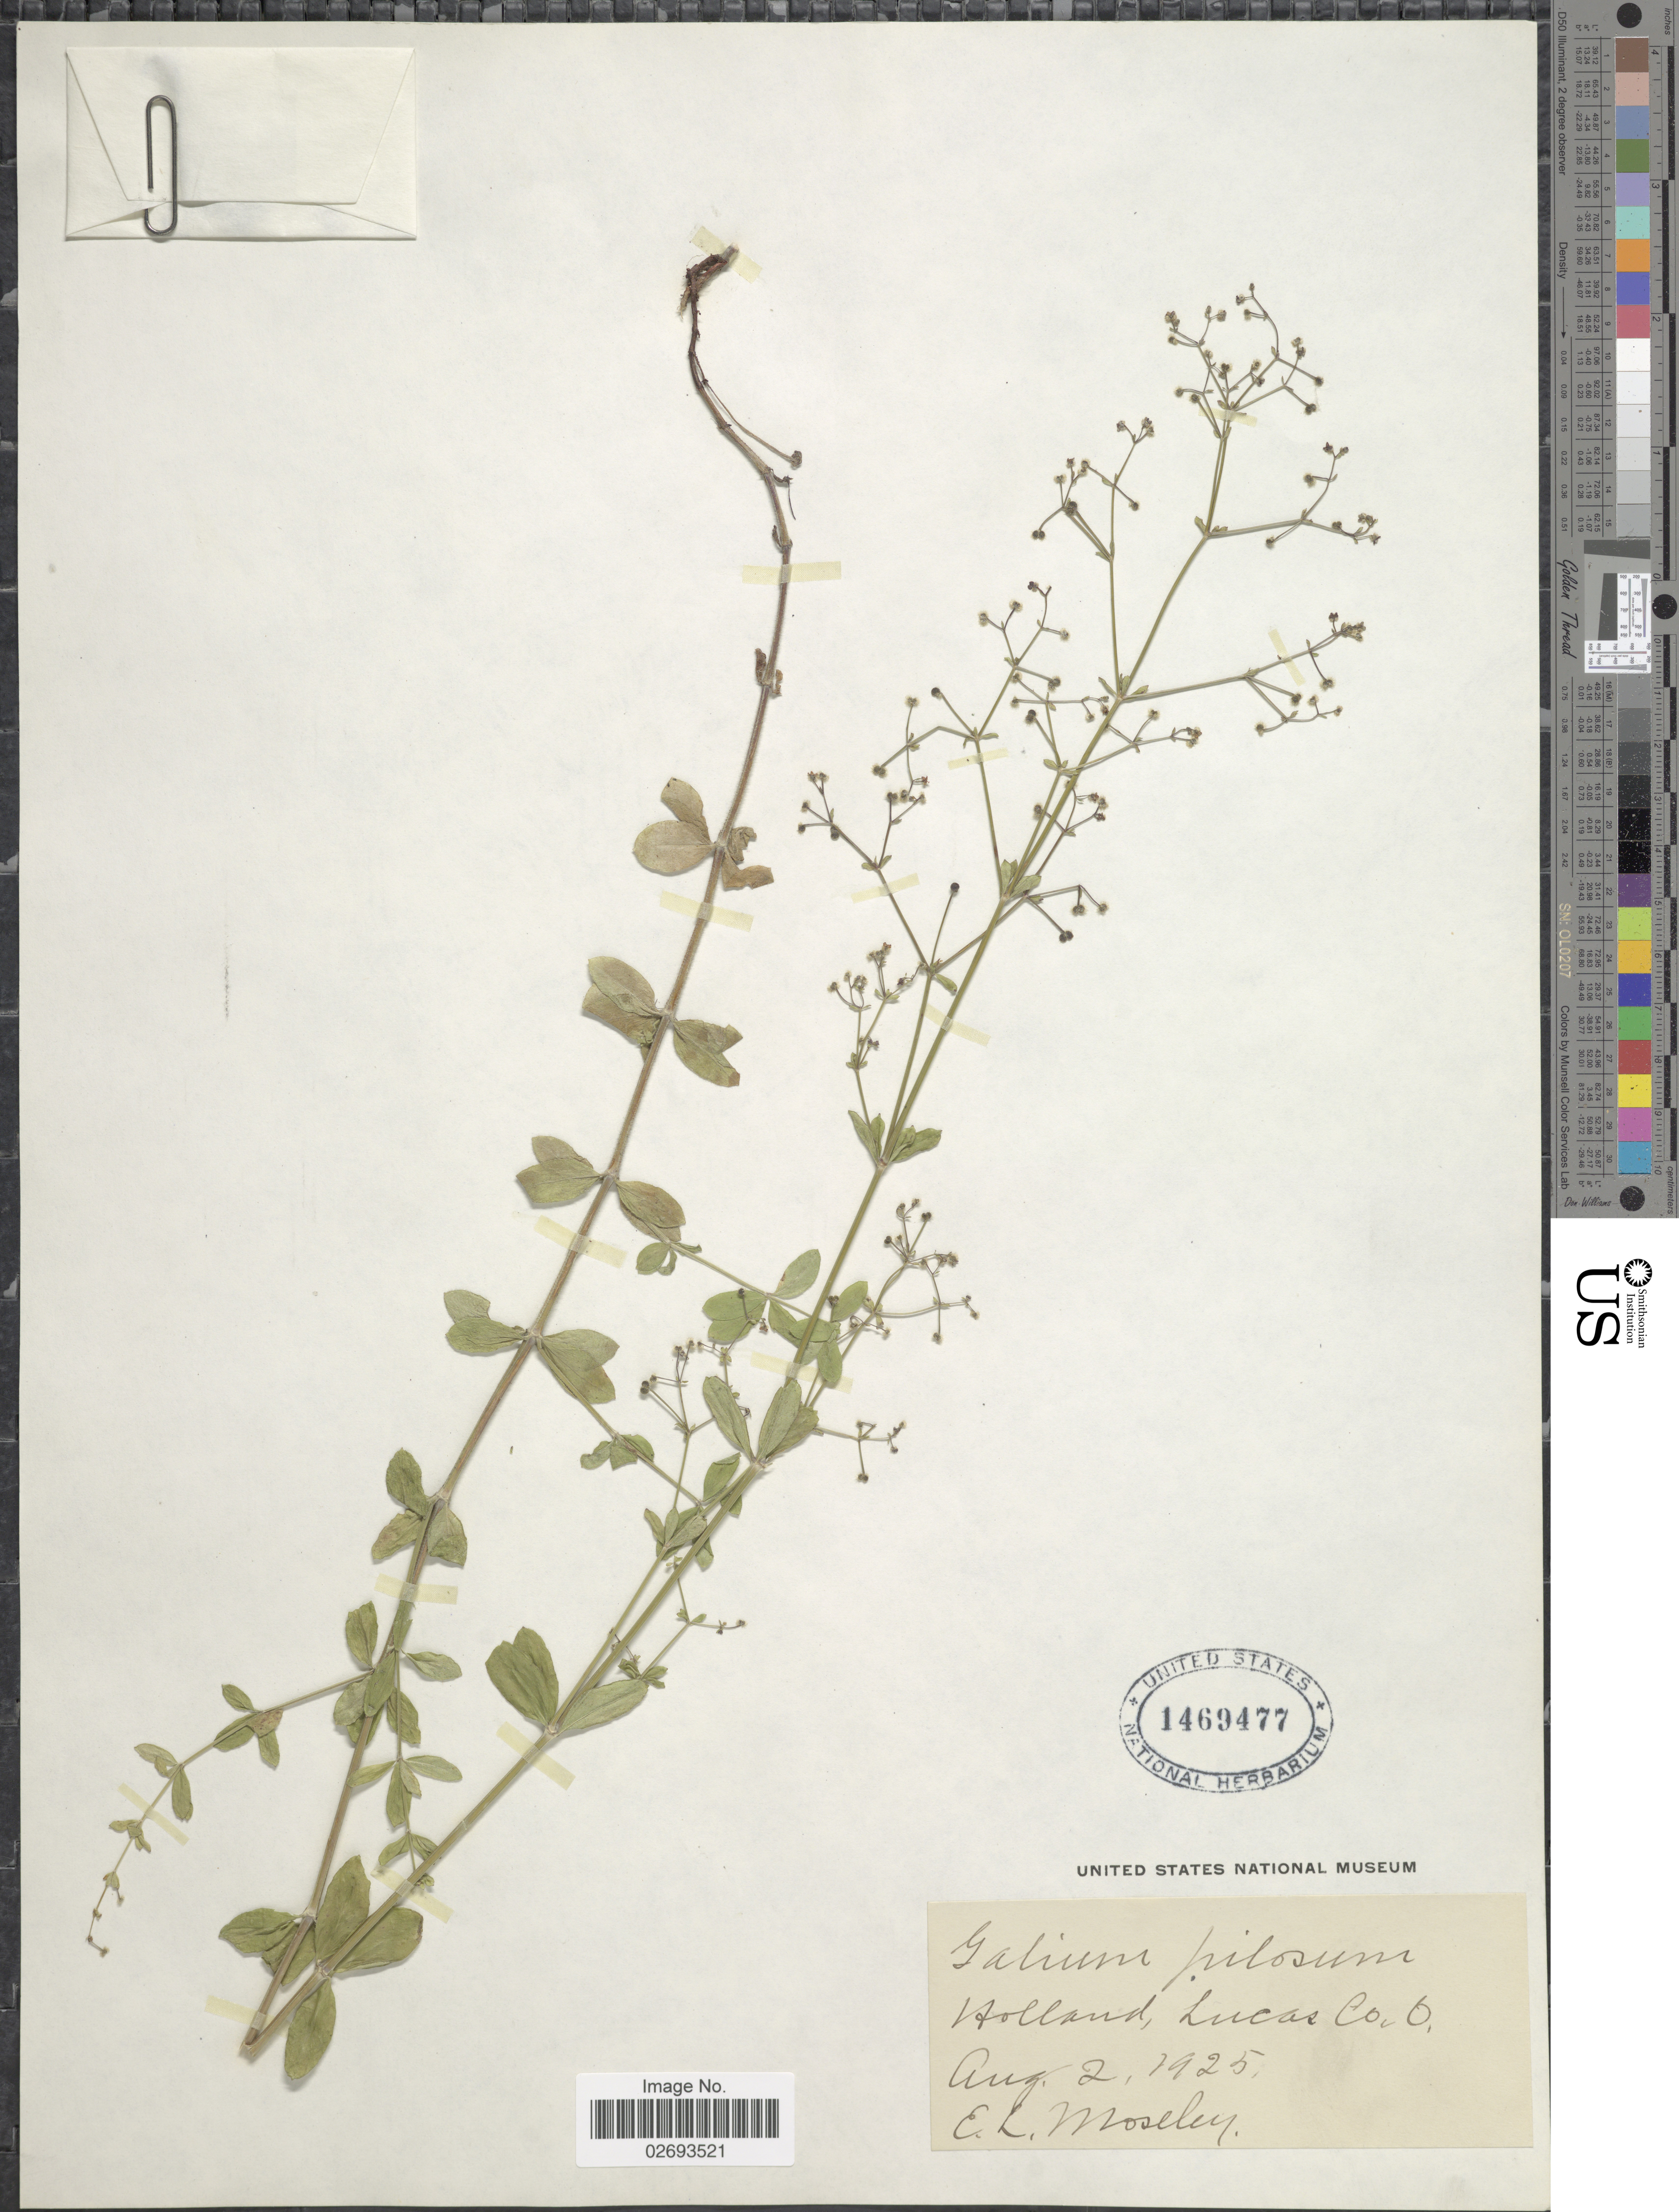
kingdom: Plantae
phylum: Tracheophyta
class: Magnoliopsida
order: Gentianales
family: Rubiaceae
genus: Galium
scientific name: Galium pilosum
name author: Aiton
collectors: E. Moseley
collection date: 1925-08-02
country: United States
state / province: Ohio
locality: Holland, Lucas Co., O.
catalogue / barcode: US 1469477